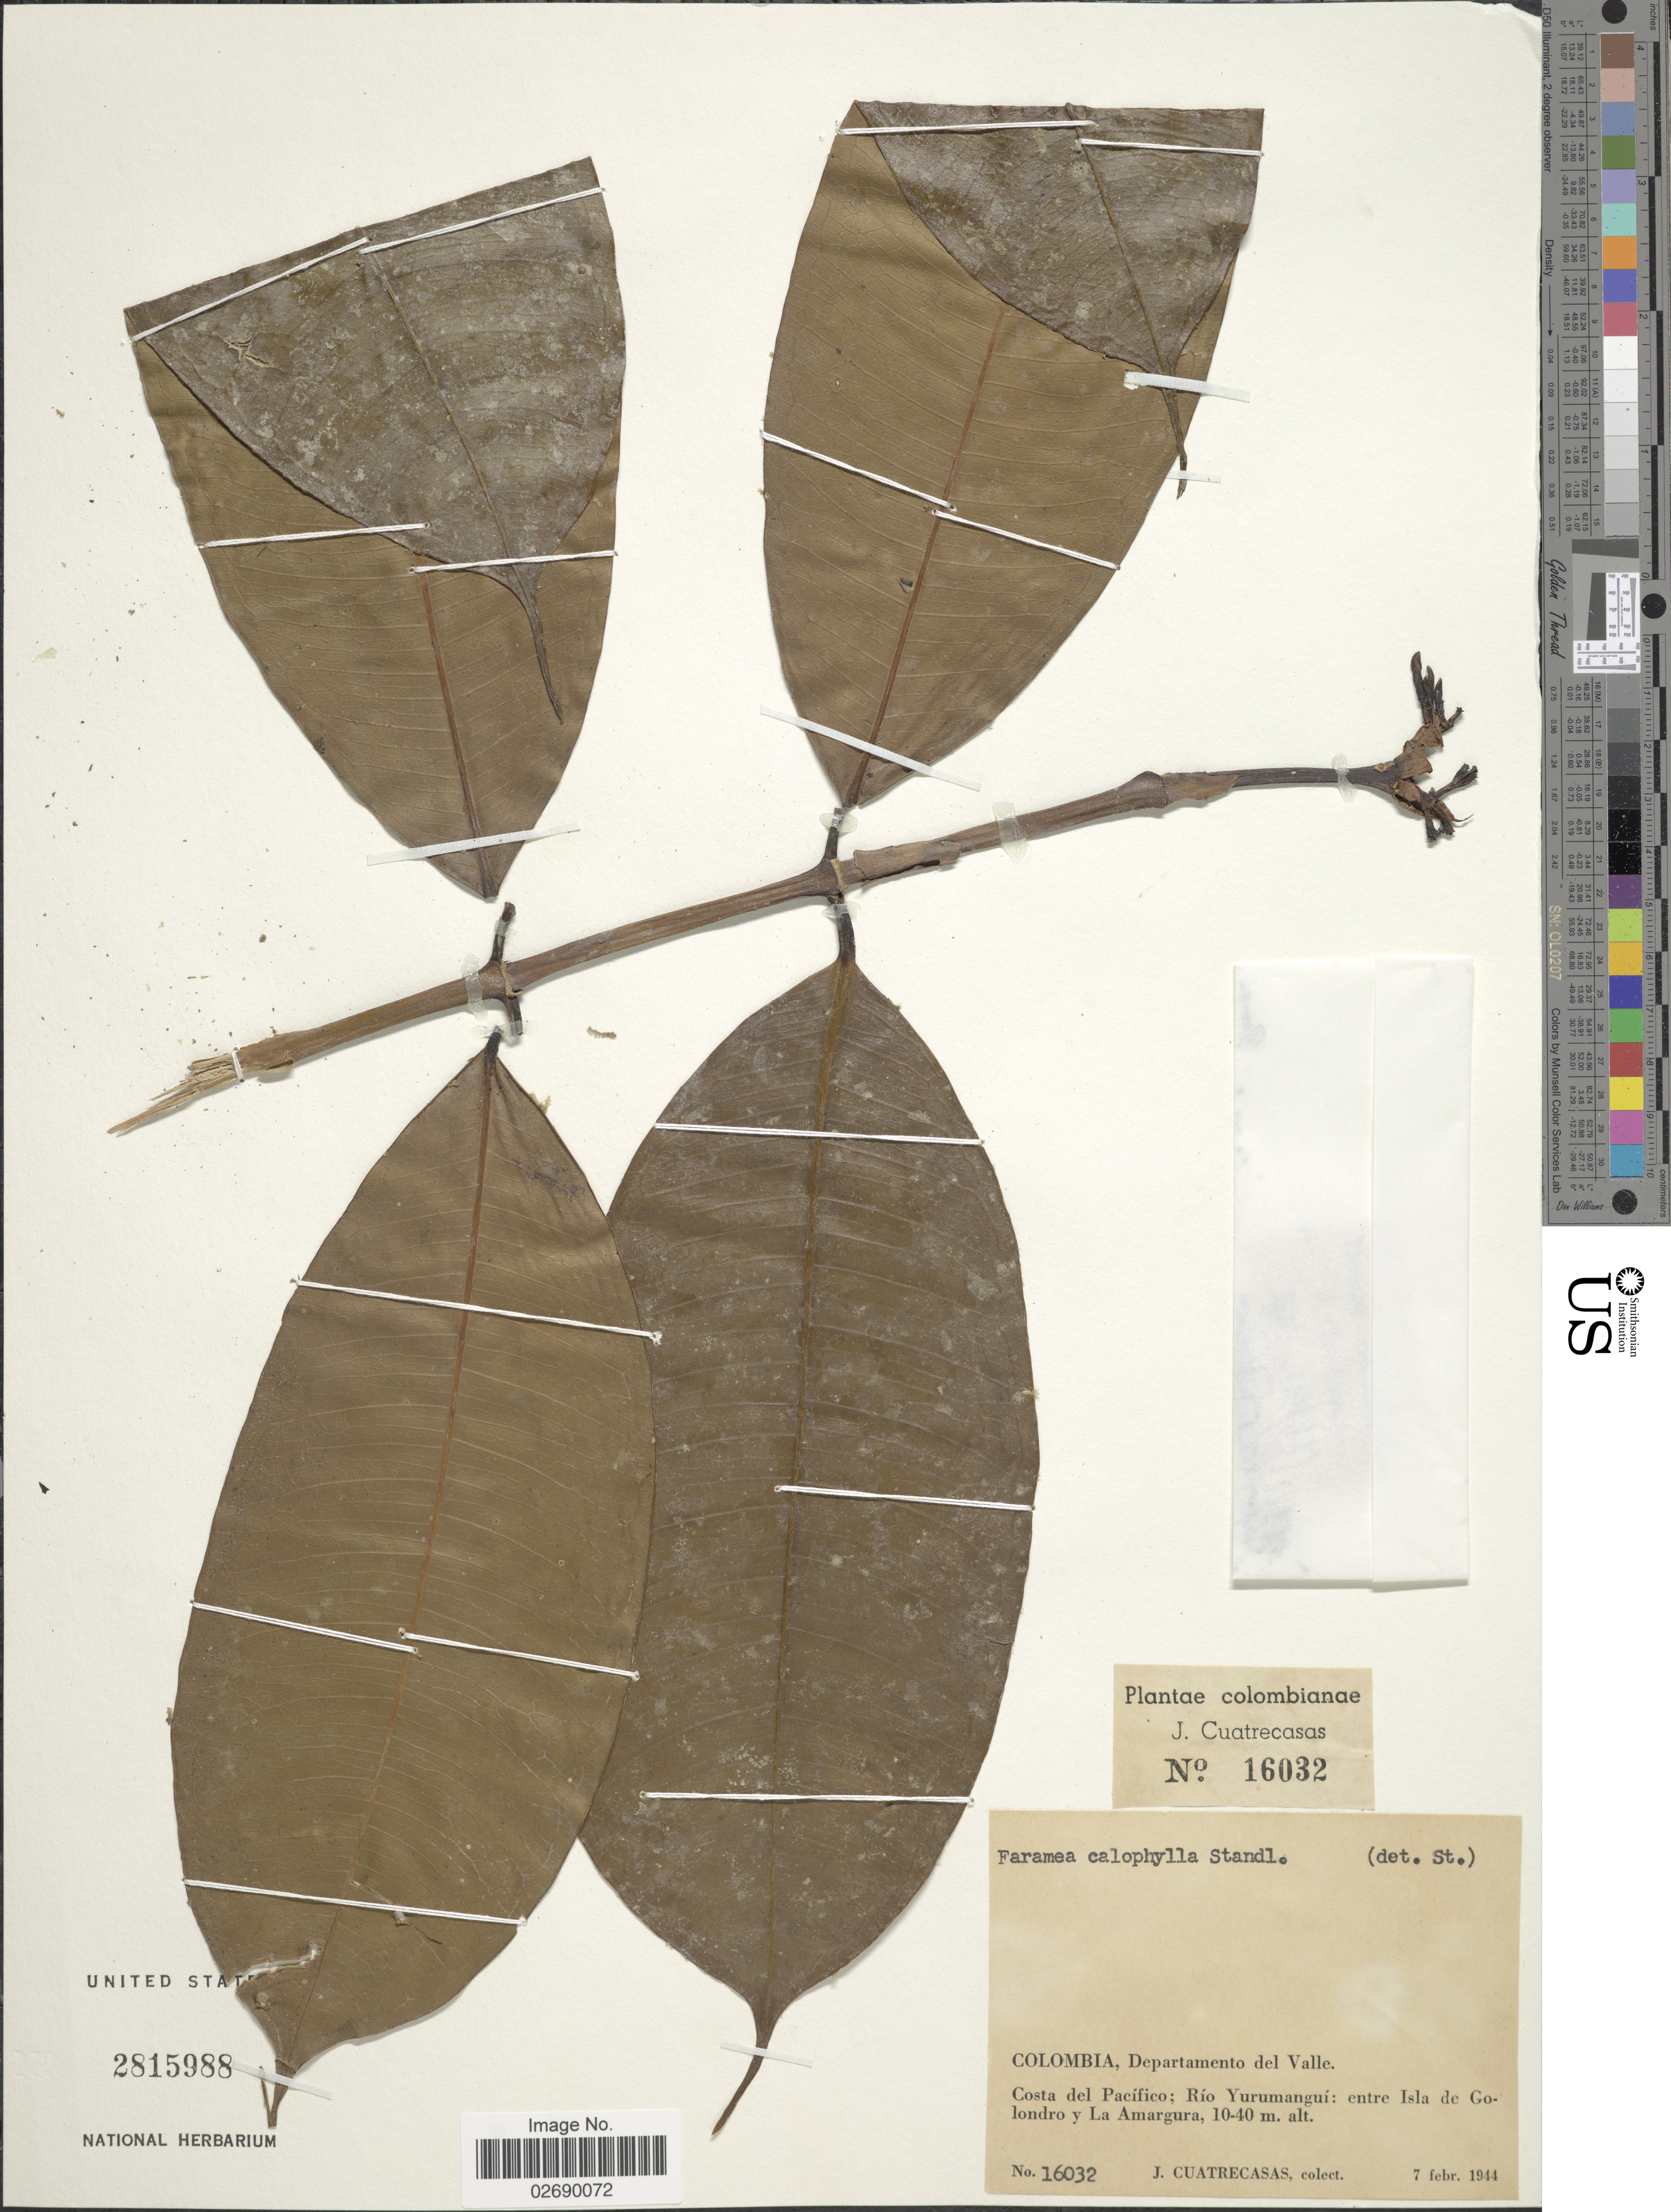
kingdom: Plantae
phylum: Tracheophyta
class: Magnoliopsida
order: Gentianales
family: Rubiaceae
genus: Faramea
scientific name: Faramea calophylla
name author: Standl.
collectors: J. Cuatrecasas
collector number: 16032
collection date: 1944-02-07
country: Colombia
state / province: Valle del Cauca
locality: Departamento del Valle. Costa del Pacifico ; Rio Yurumangui; entre Isla de Golondro y La Amargura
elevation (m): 10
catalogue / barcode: US 2815988